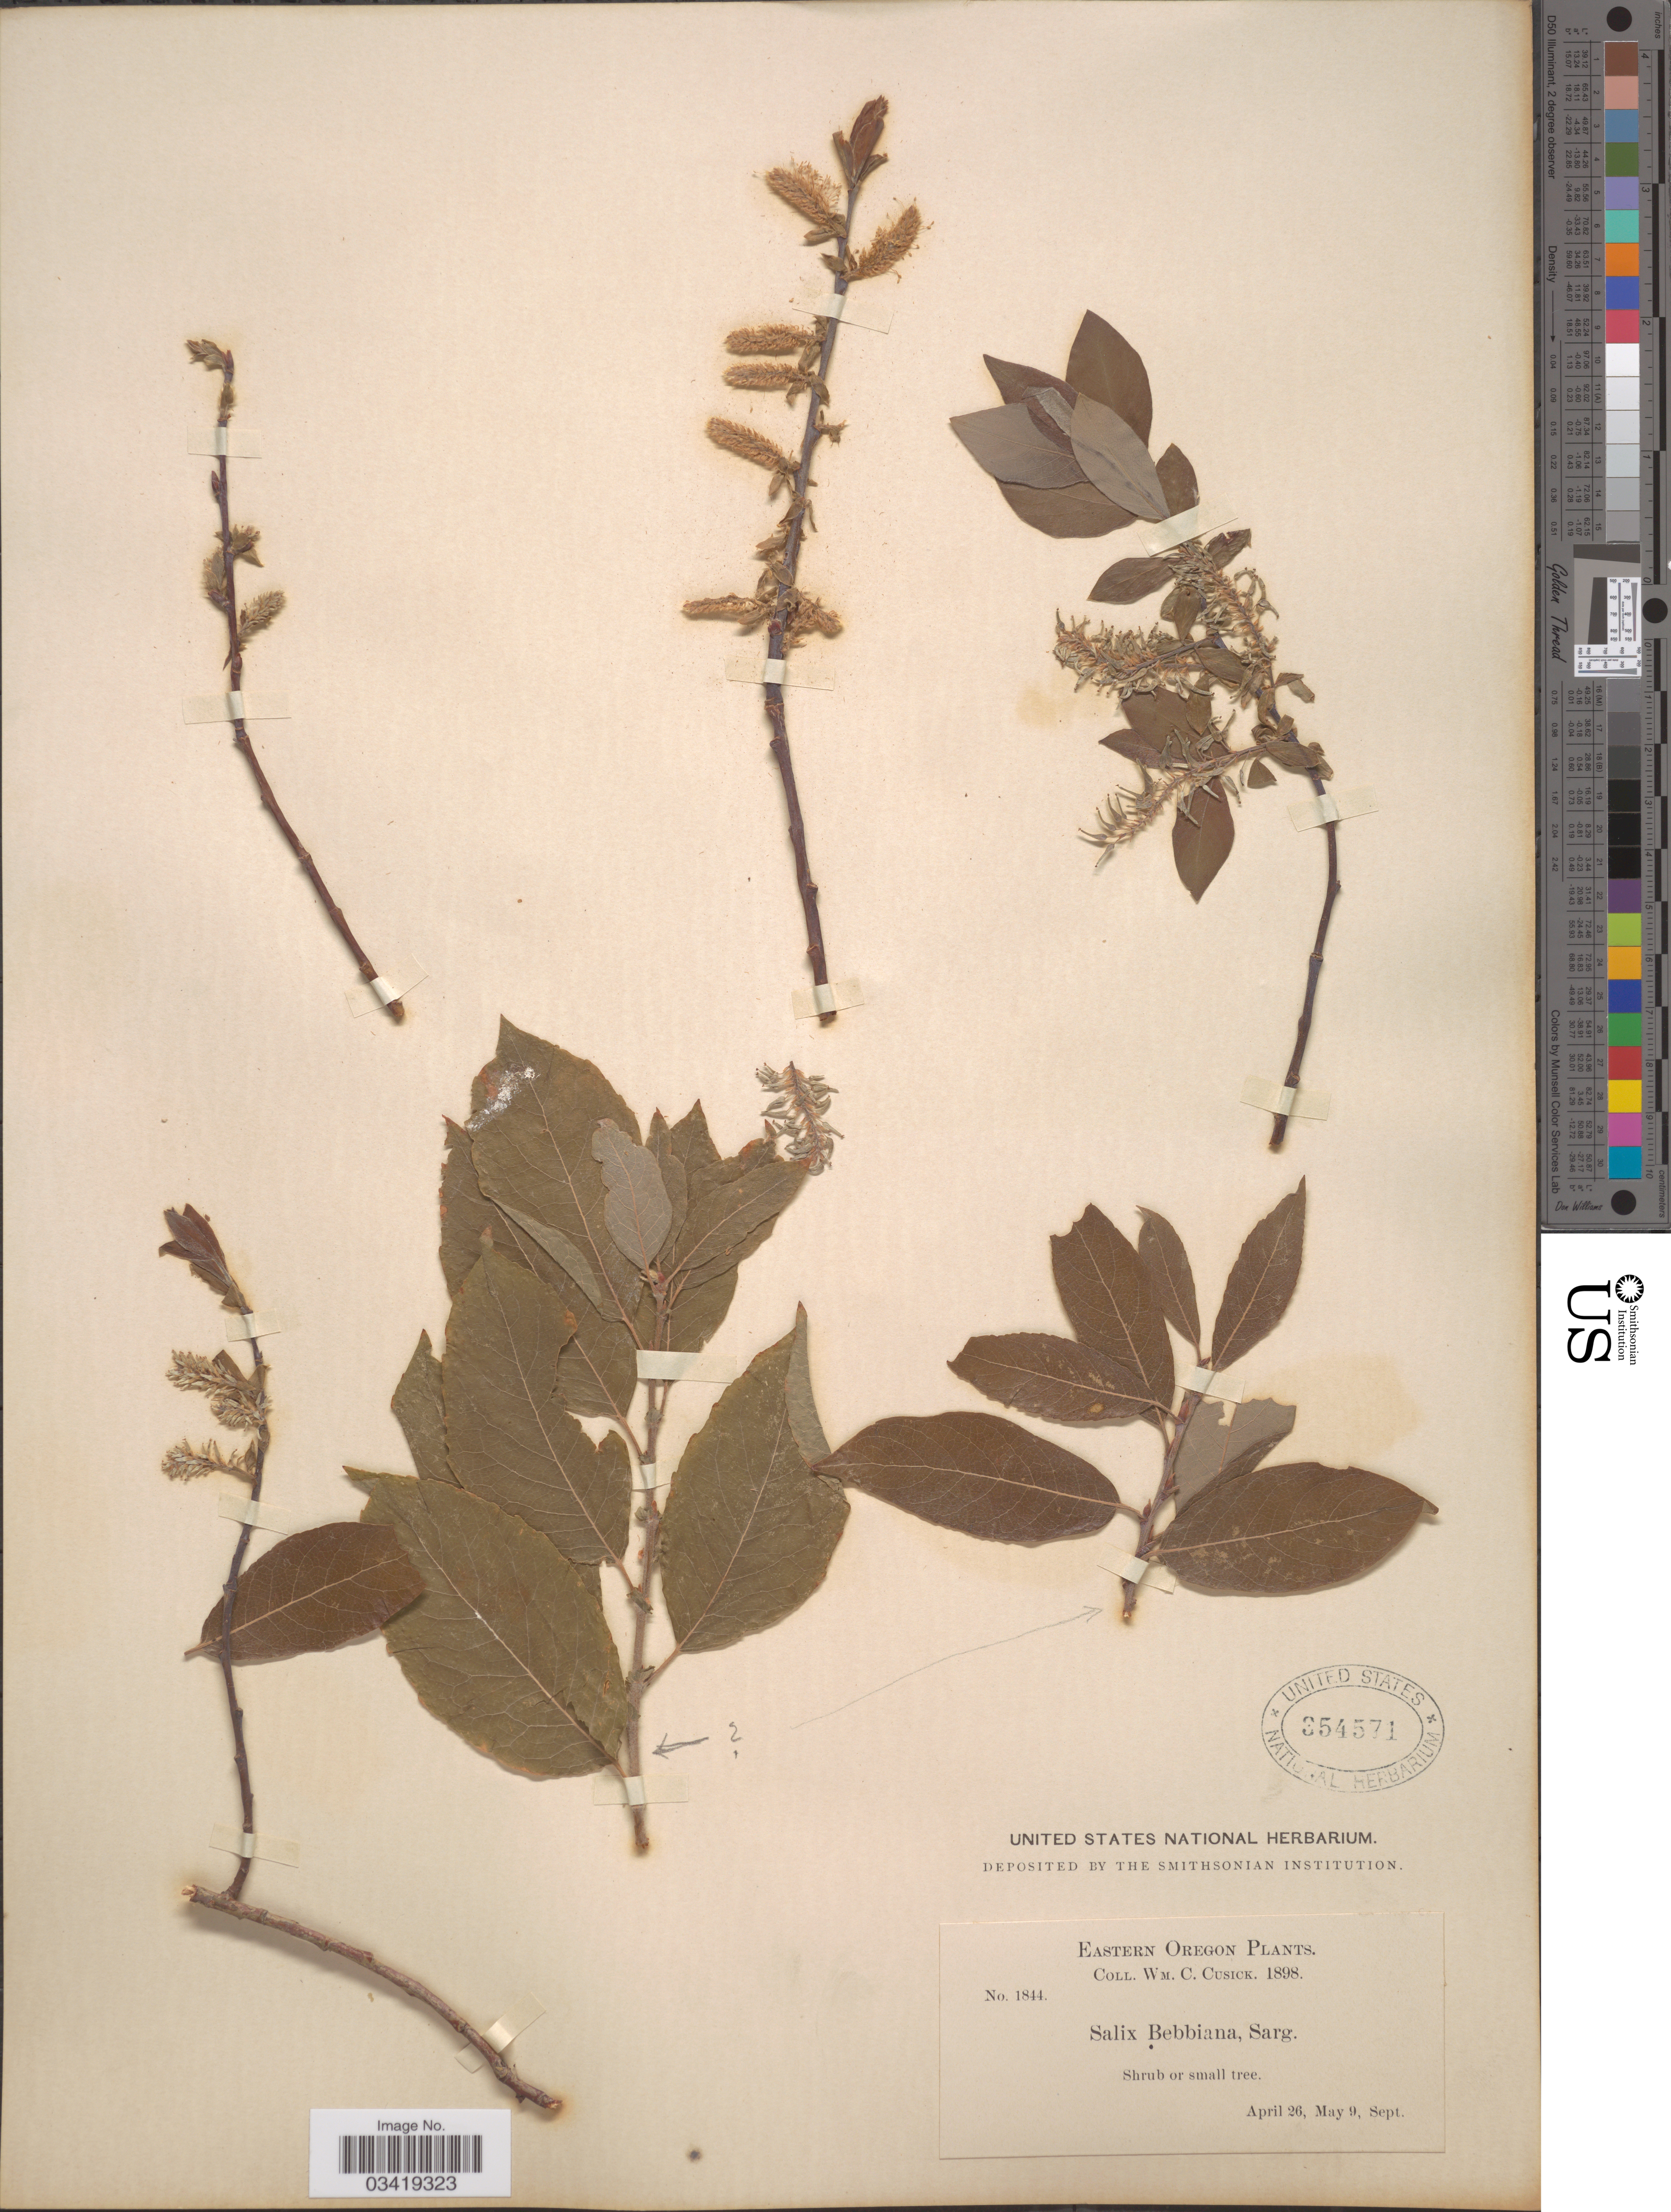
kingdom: Plantae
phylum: Tracheophyta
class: Magnoliopsida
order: Malpighiales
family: Salicaceae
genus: Salix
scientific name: Salix bebbiana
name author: Sarg.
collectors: W. C. Cusick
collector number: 1844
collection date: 1898-04-26/1898-09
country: United States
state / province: Oregon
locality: Eastern Oregon.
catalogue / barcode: US 354571